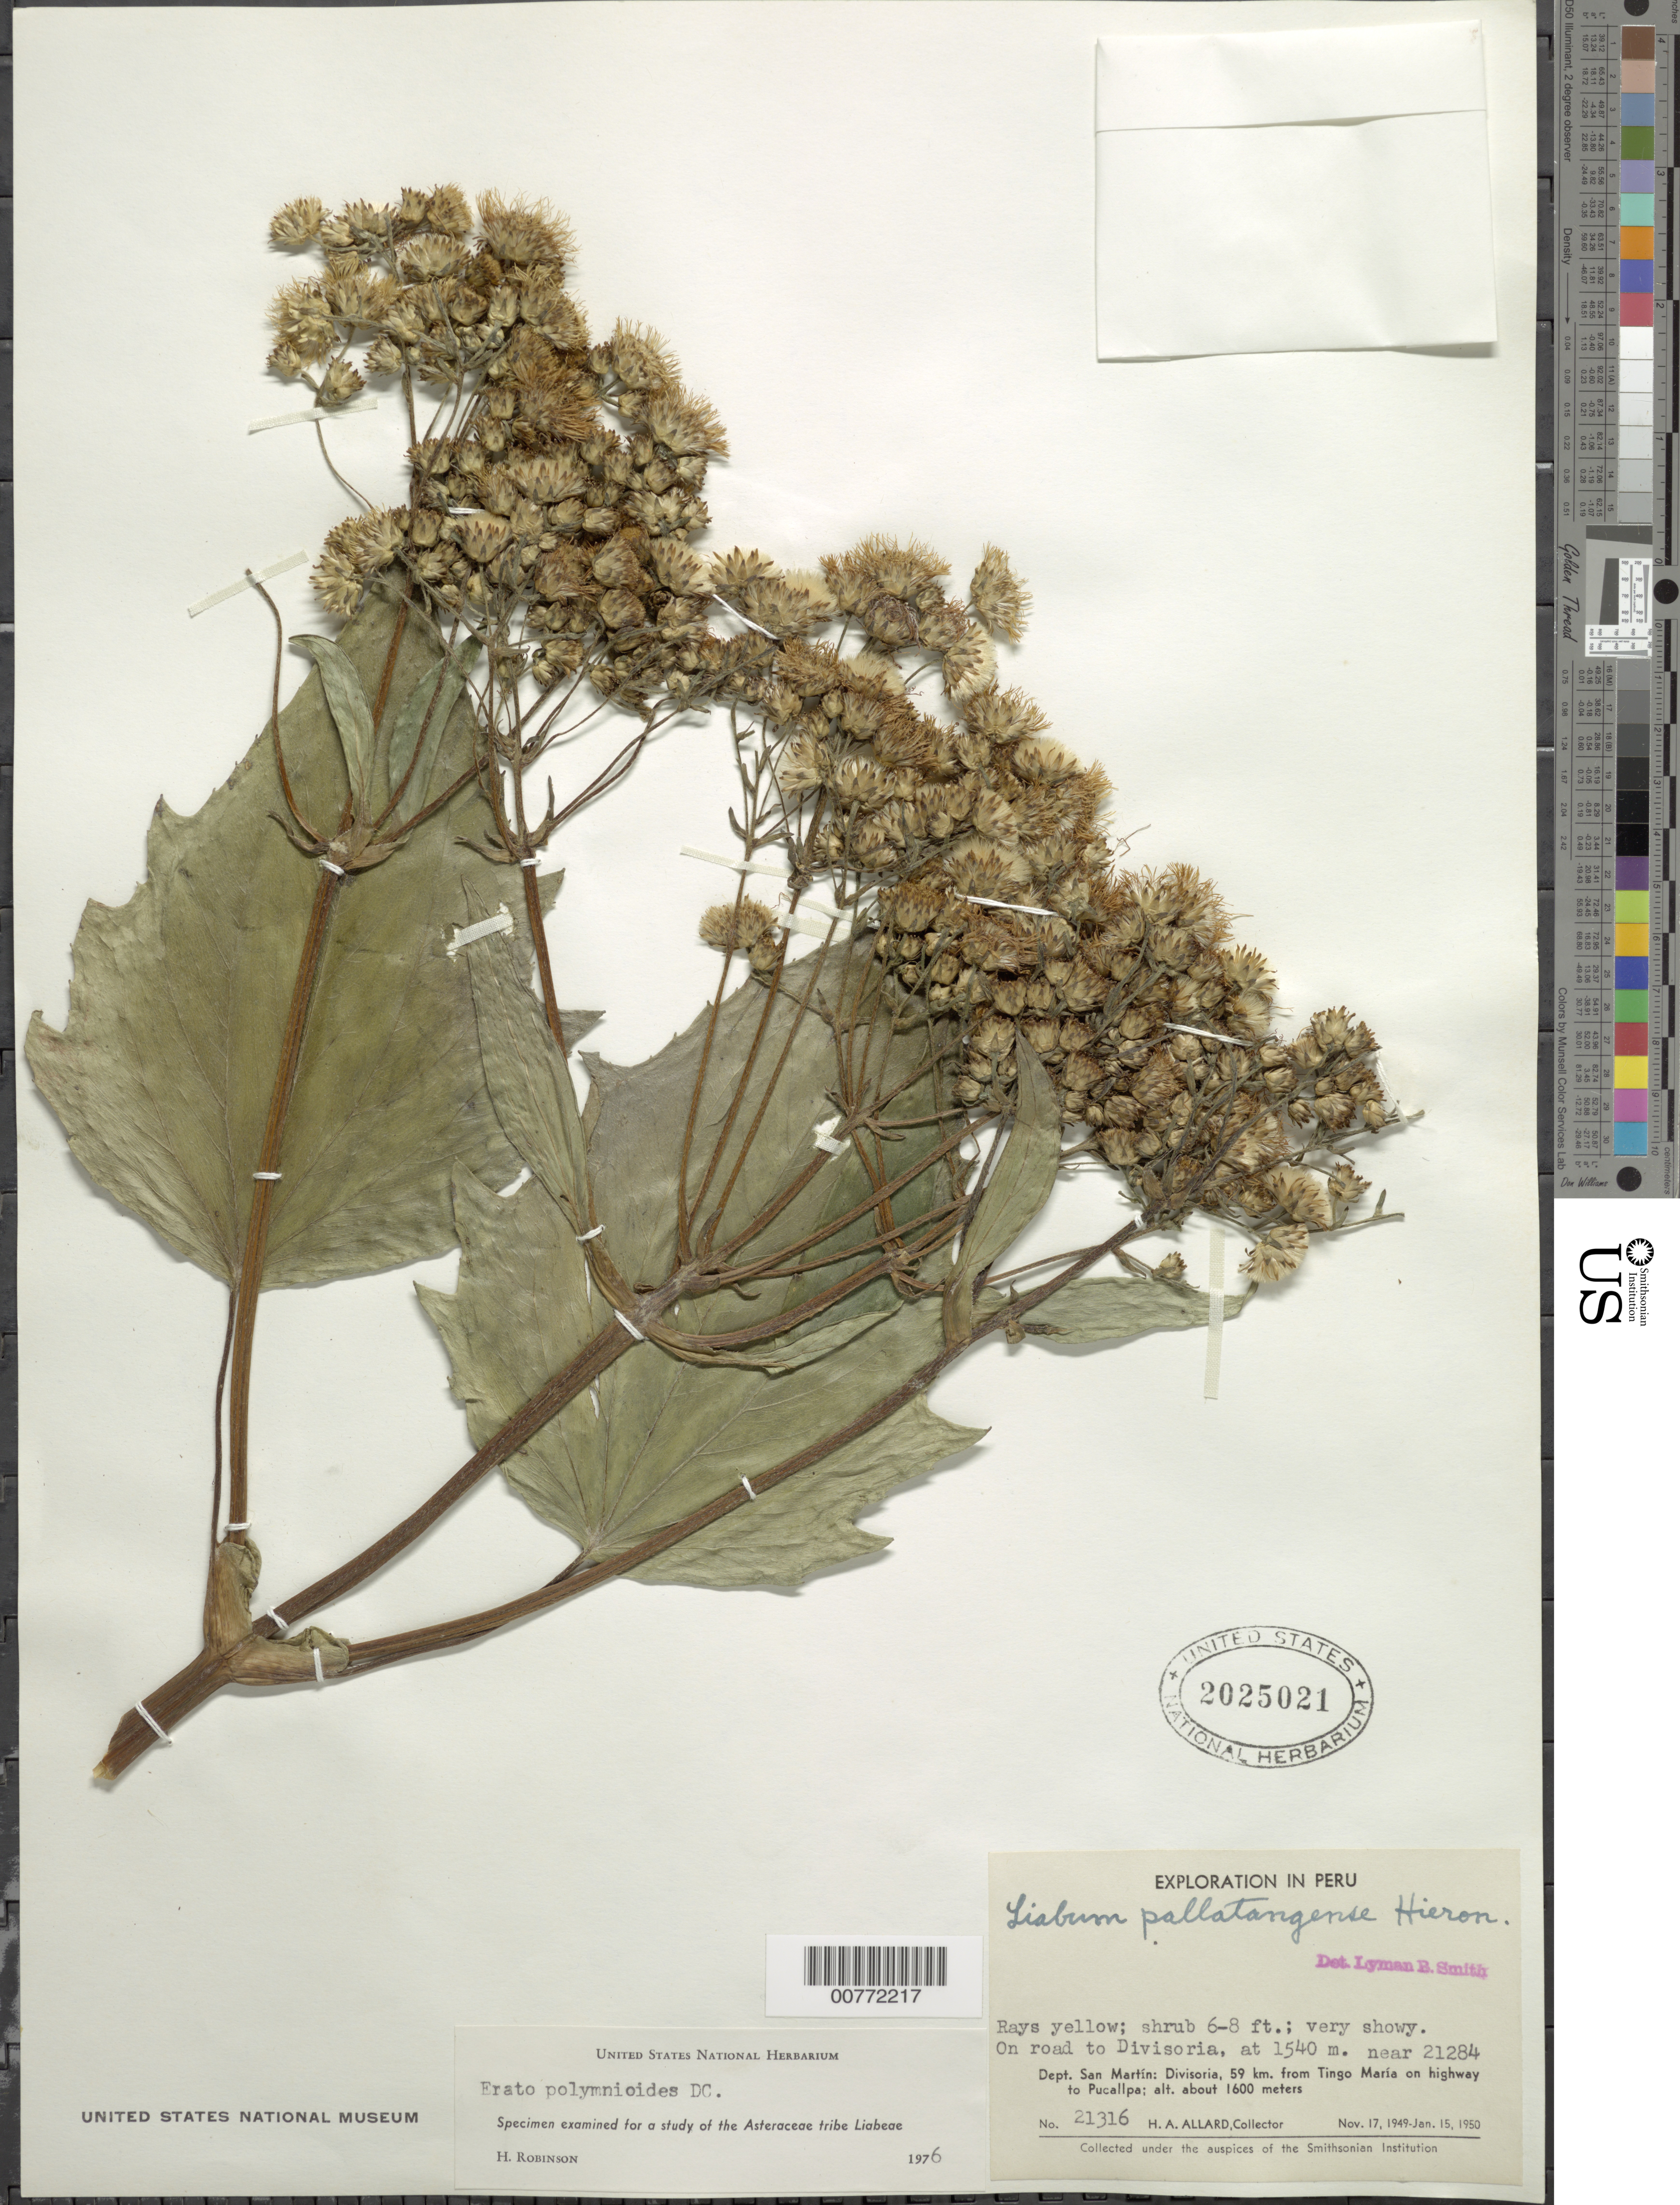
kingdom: Plantae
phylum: Tracheophyta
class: Magnoliopsida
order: Asterales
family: Asteraceae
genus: Erato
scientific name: Erato polymnioides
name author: DC.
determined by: Robinson, Harold E., (US)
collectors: H. A. Allard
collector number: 21316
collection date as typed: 17 November 1949 to 15 January 1950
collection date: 1949-11-17/1950-01-15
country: Peru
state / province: San Martín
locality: Divisoria, 59 km from Tingo María on hwy to Pucallpa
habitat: Along road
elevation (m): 1540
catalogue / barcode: US 2025021